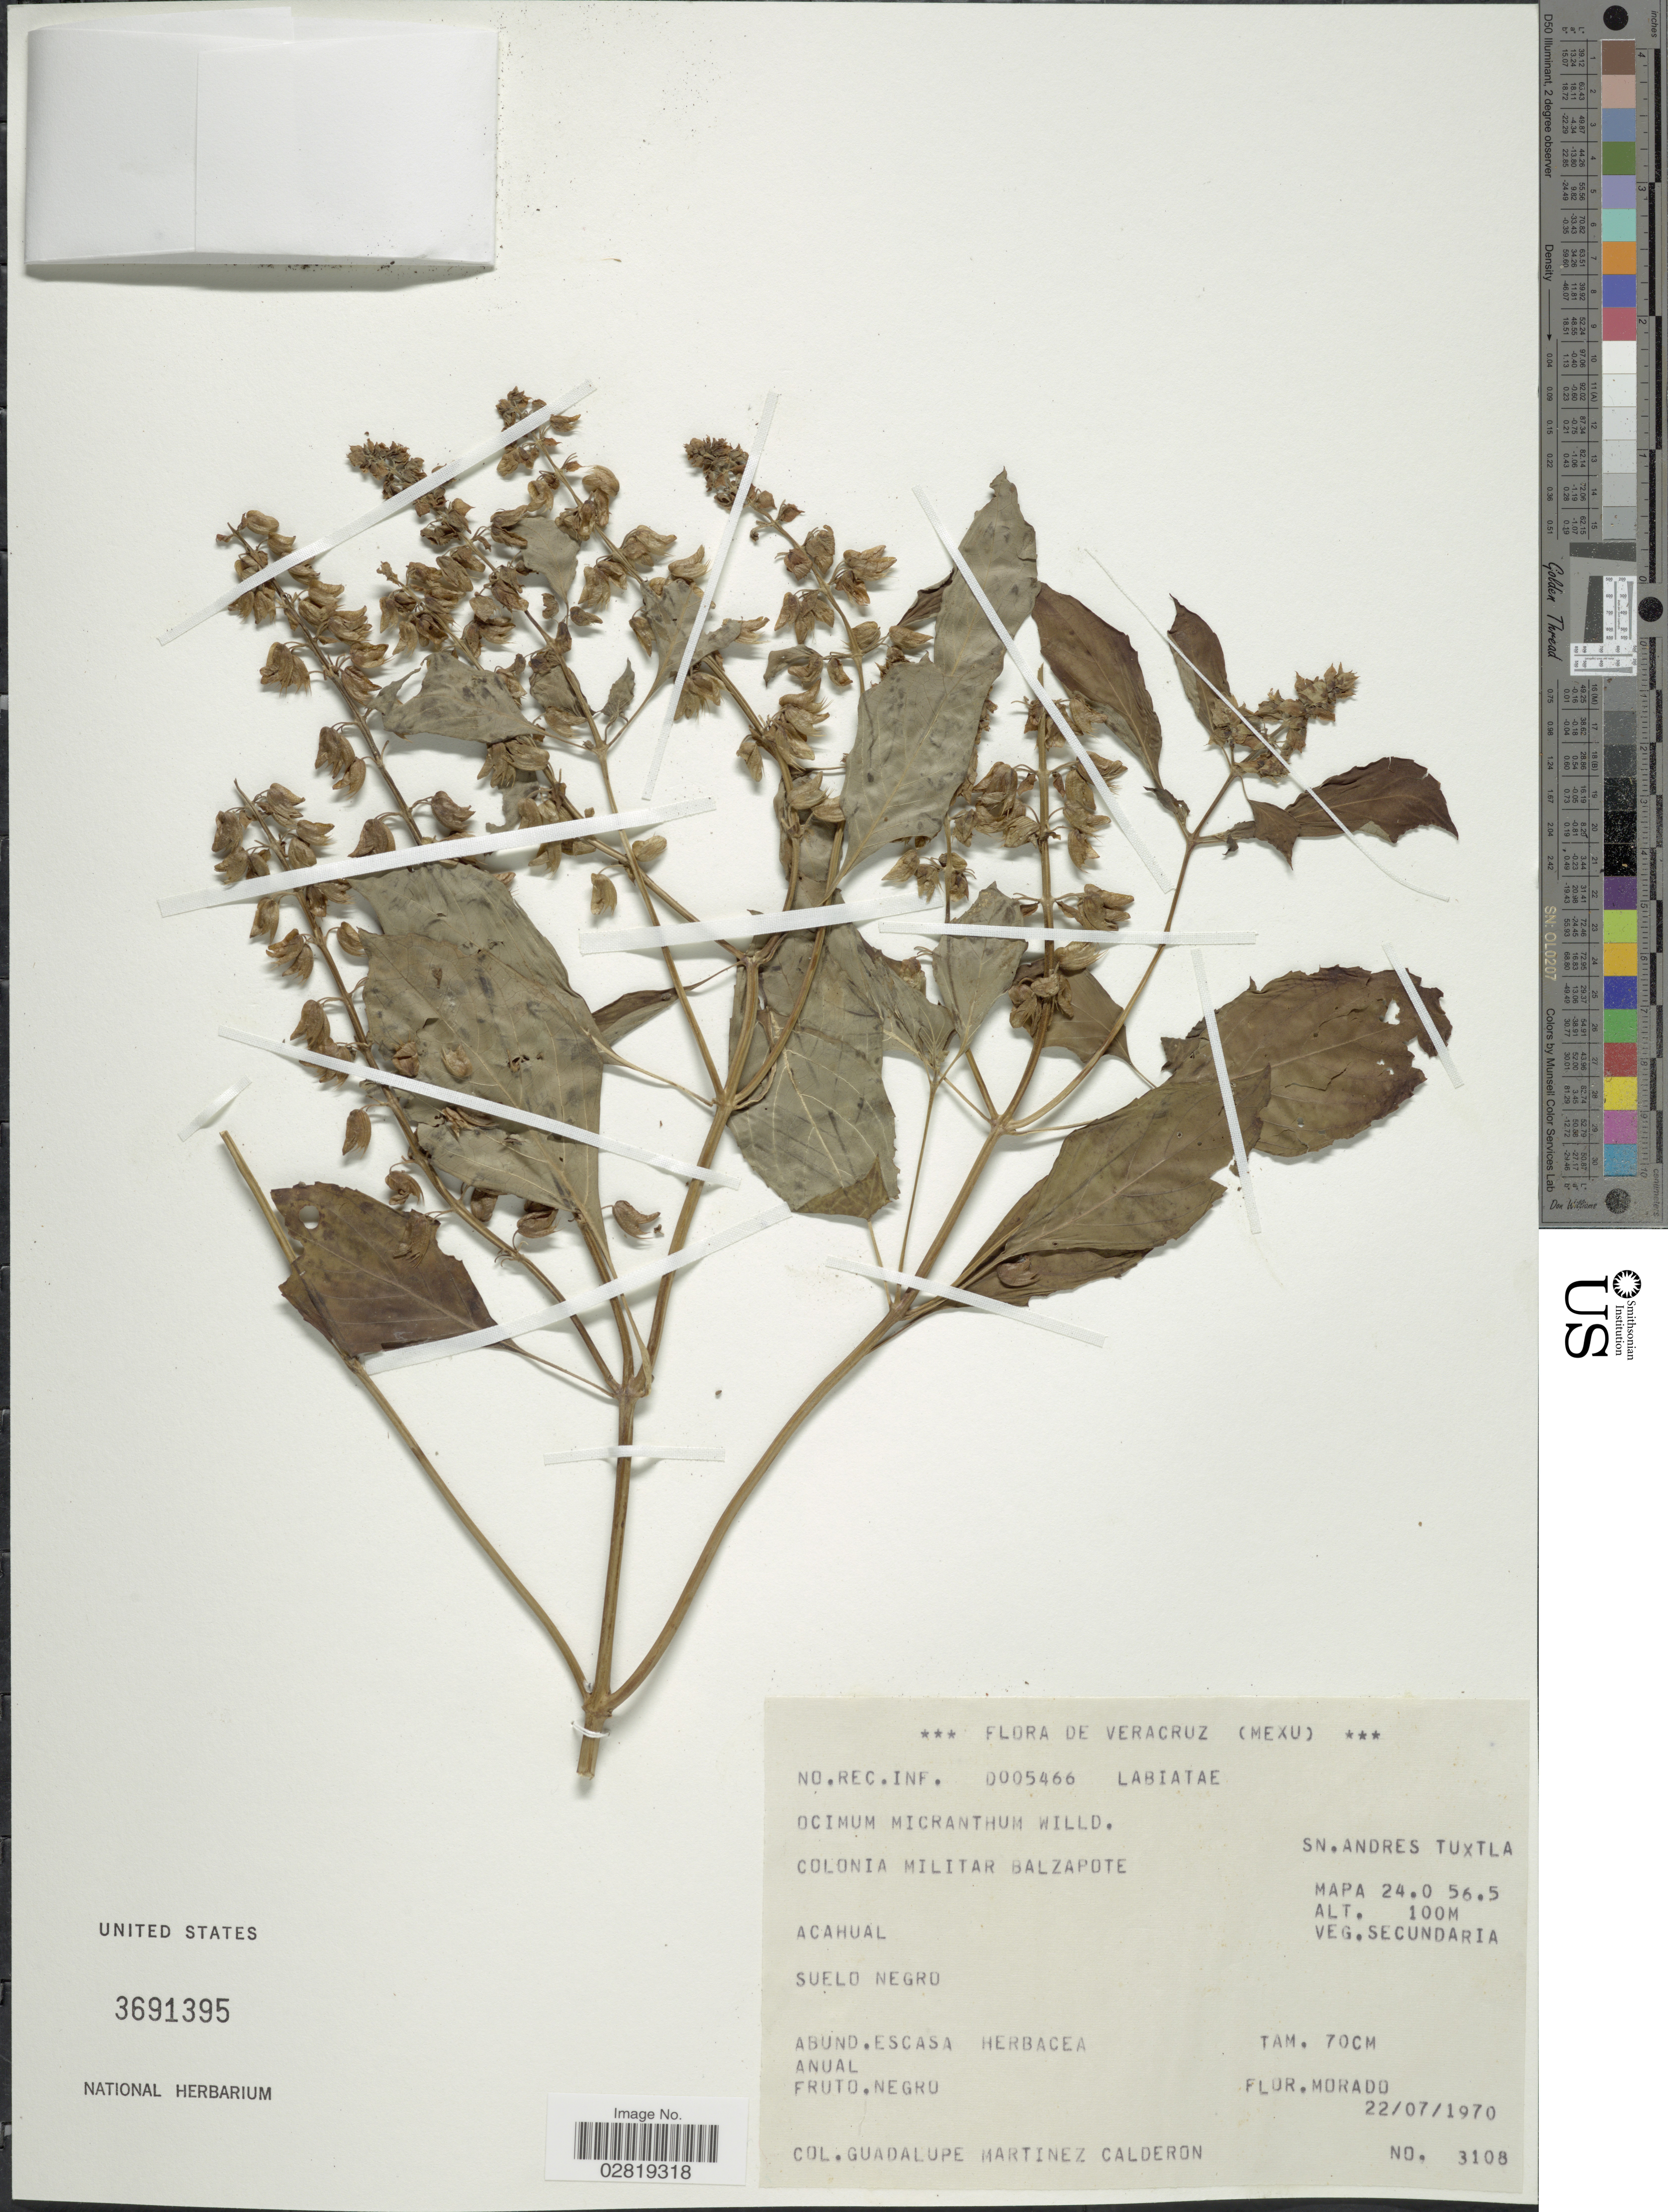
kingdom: Plantae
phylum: Tracheophyta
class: Magnoliopsida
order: Lamiales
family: Lamiaceae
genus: Ocimum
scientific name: Ocimum campechianum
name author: Mill.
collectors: G. Martinez-C.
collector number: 3108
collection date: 1970-07-22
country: Mexico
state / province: Veracruz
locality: Veracruz. SN. Andres Tuxtla, Colonia Militar Balzapote, Acahual, Suelo Negro, Mapa 24.0 56.5.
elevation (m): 100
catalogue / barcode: US 3691395